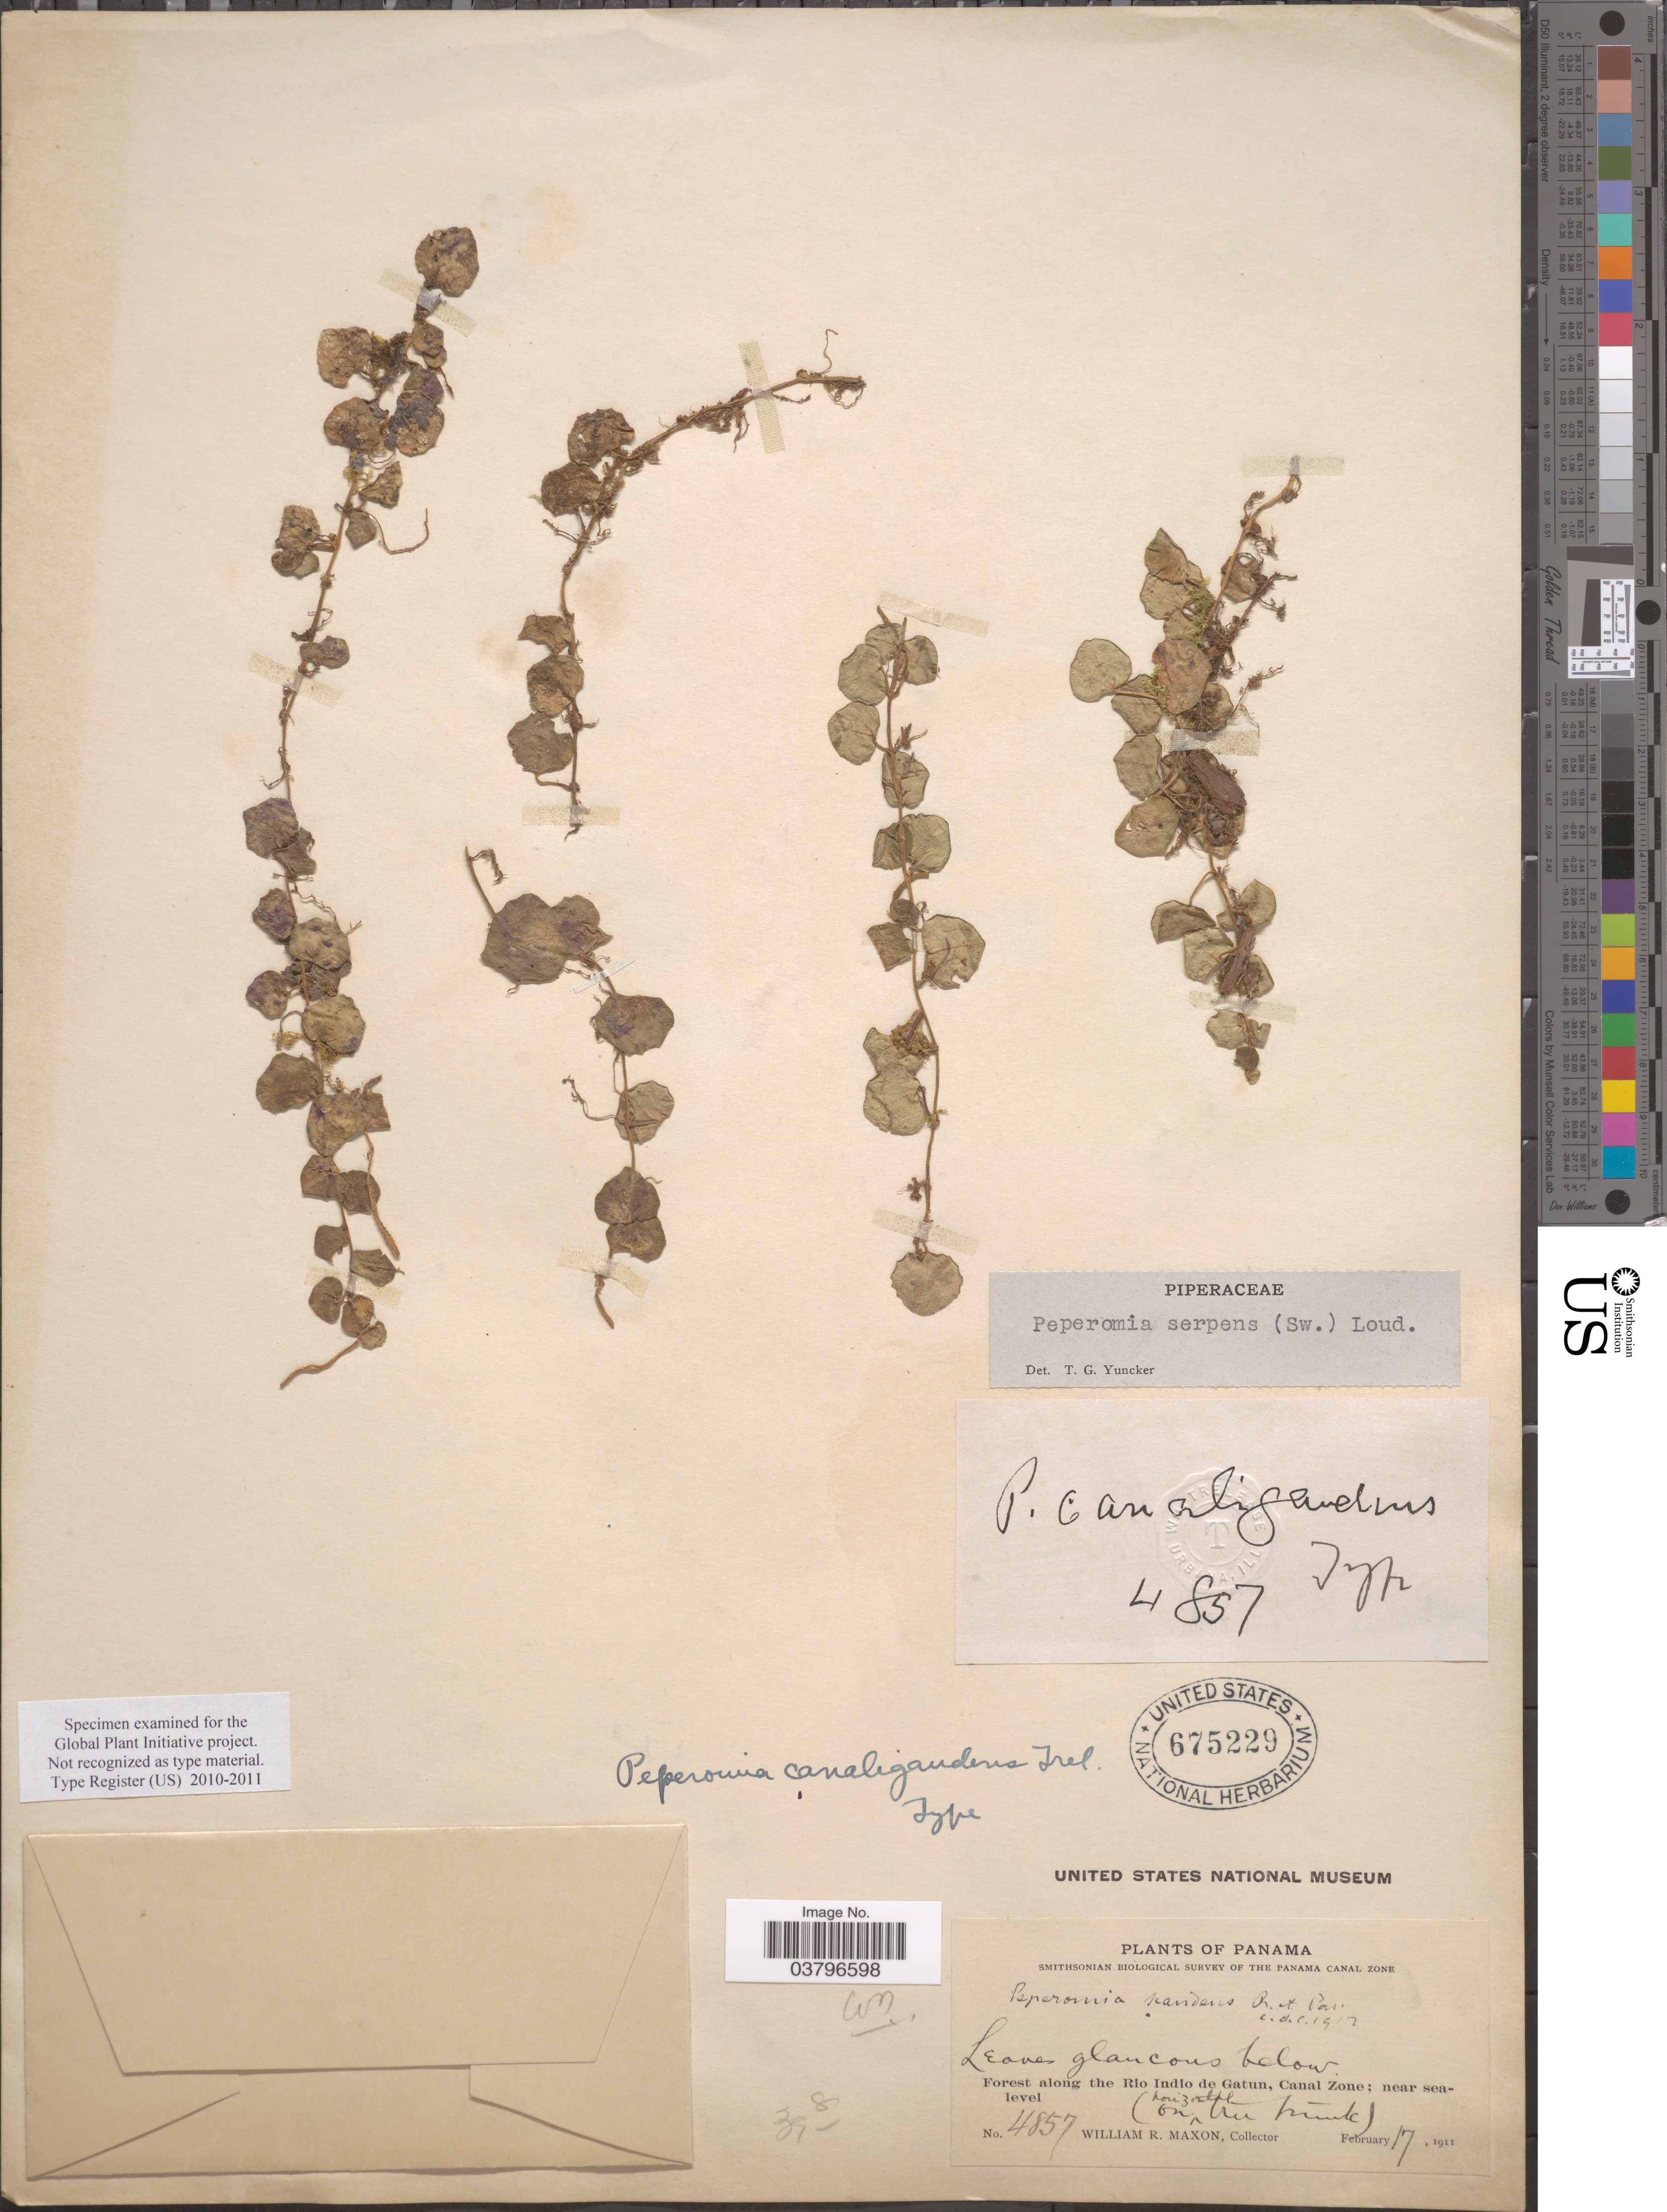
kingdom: Plantae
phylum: Tracheophyta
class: Magnoliopsida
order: Piperales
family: Piperaceae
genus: Peperomia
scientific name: Peperomia serpens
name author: (Sw.) Loudon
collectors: W. R. Maxon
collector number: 4857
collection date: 1911-02-17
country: Panama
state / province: Colón / Panamá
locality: Forest along the Rio Indio de Gatun, Canal Zone.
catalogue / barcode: US 675229